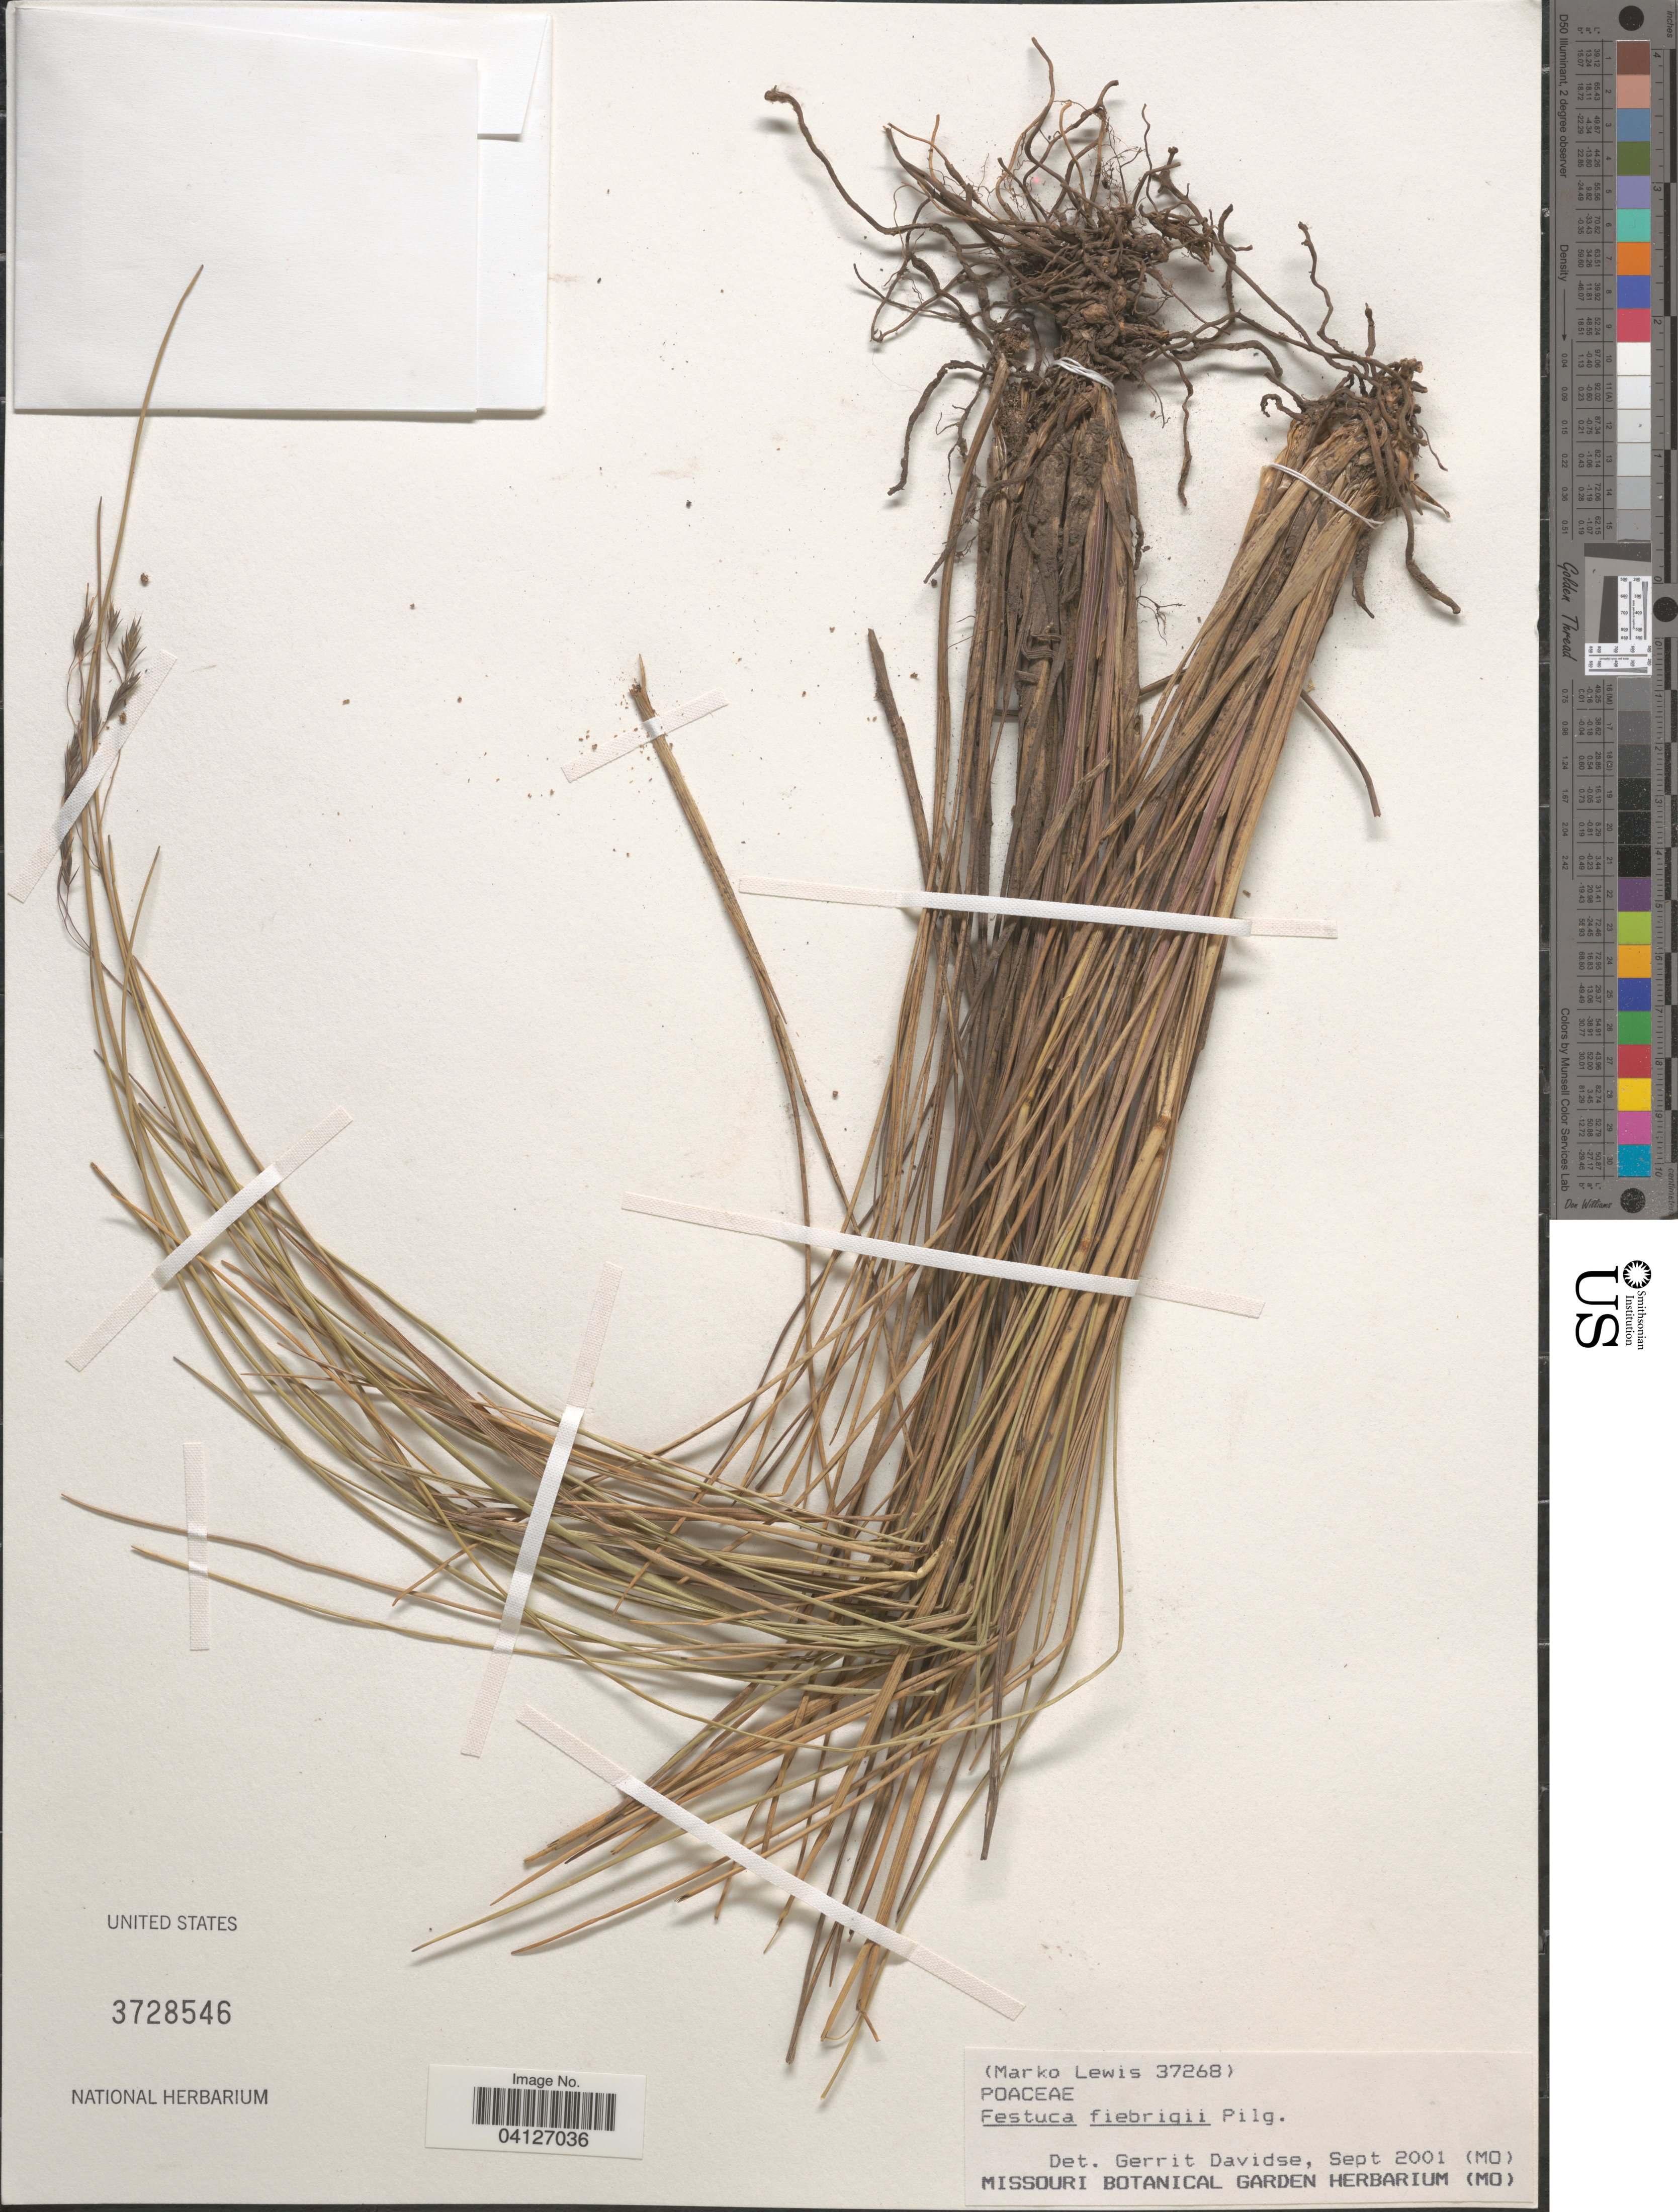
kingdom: Plantae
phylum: Tracheophyta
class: Liliopsida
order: Poales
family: Poaceae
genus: Festuca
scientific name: Festuca fiebrigii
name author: Pilg.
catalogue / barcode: US 3728546